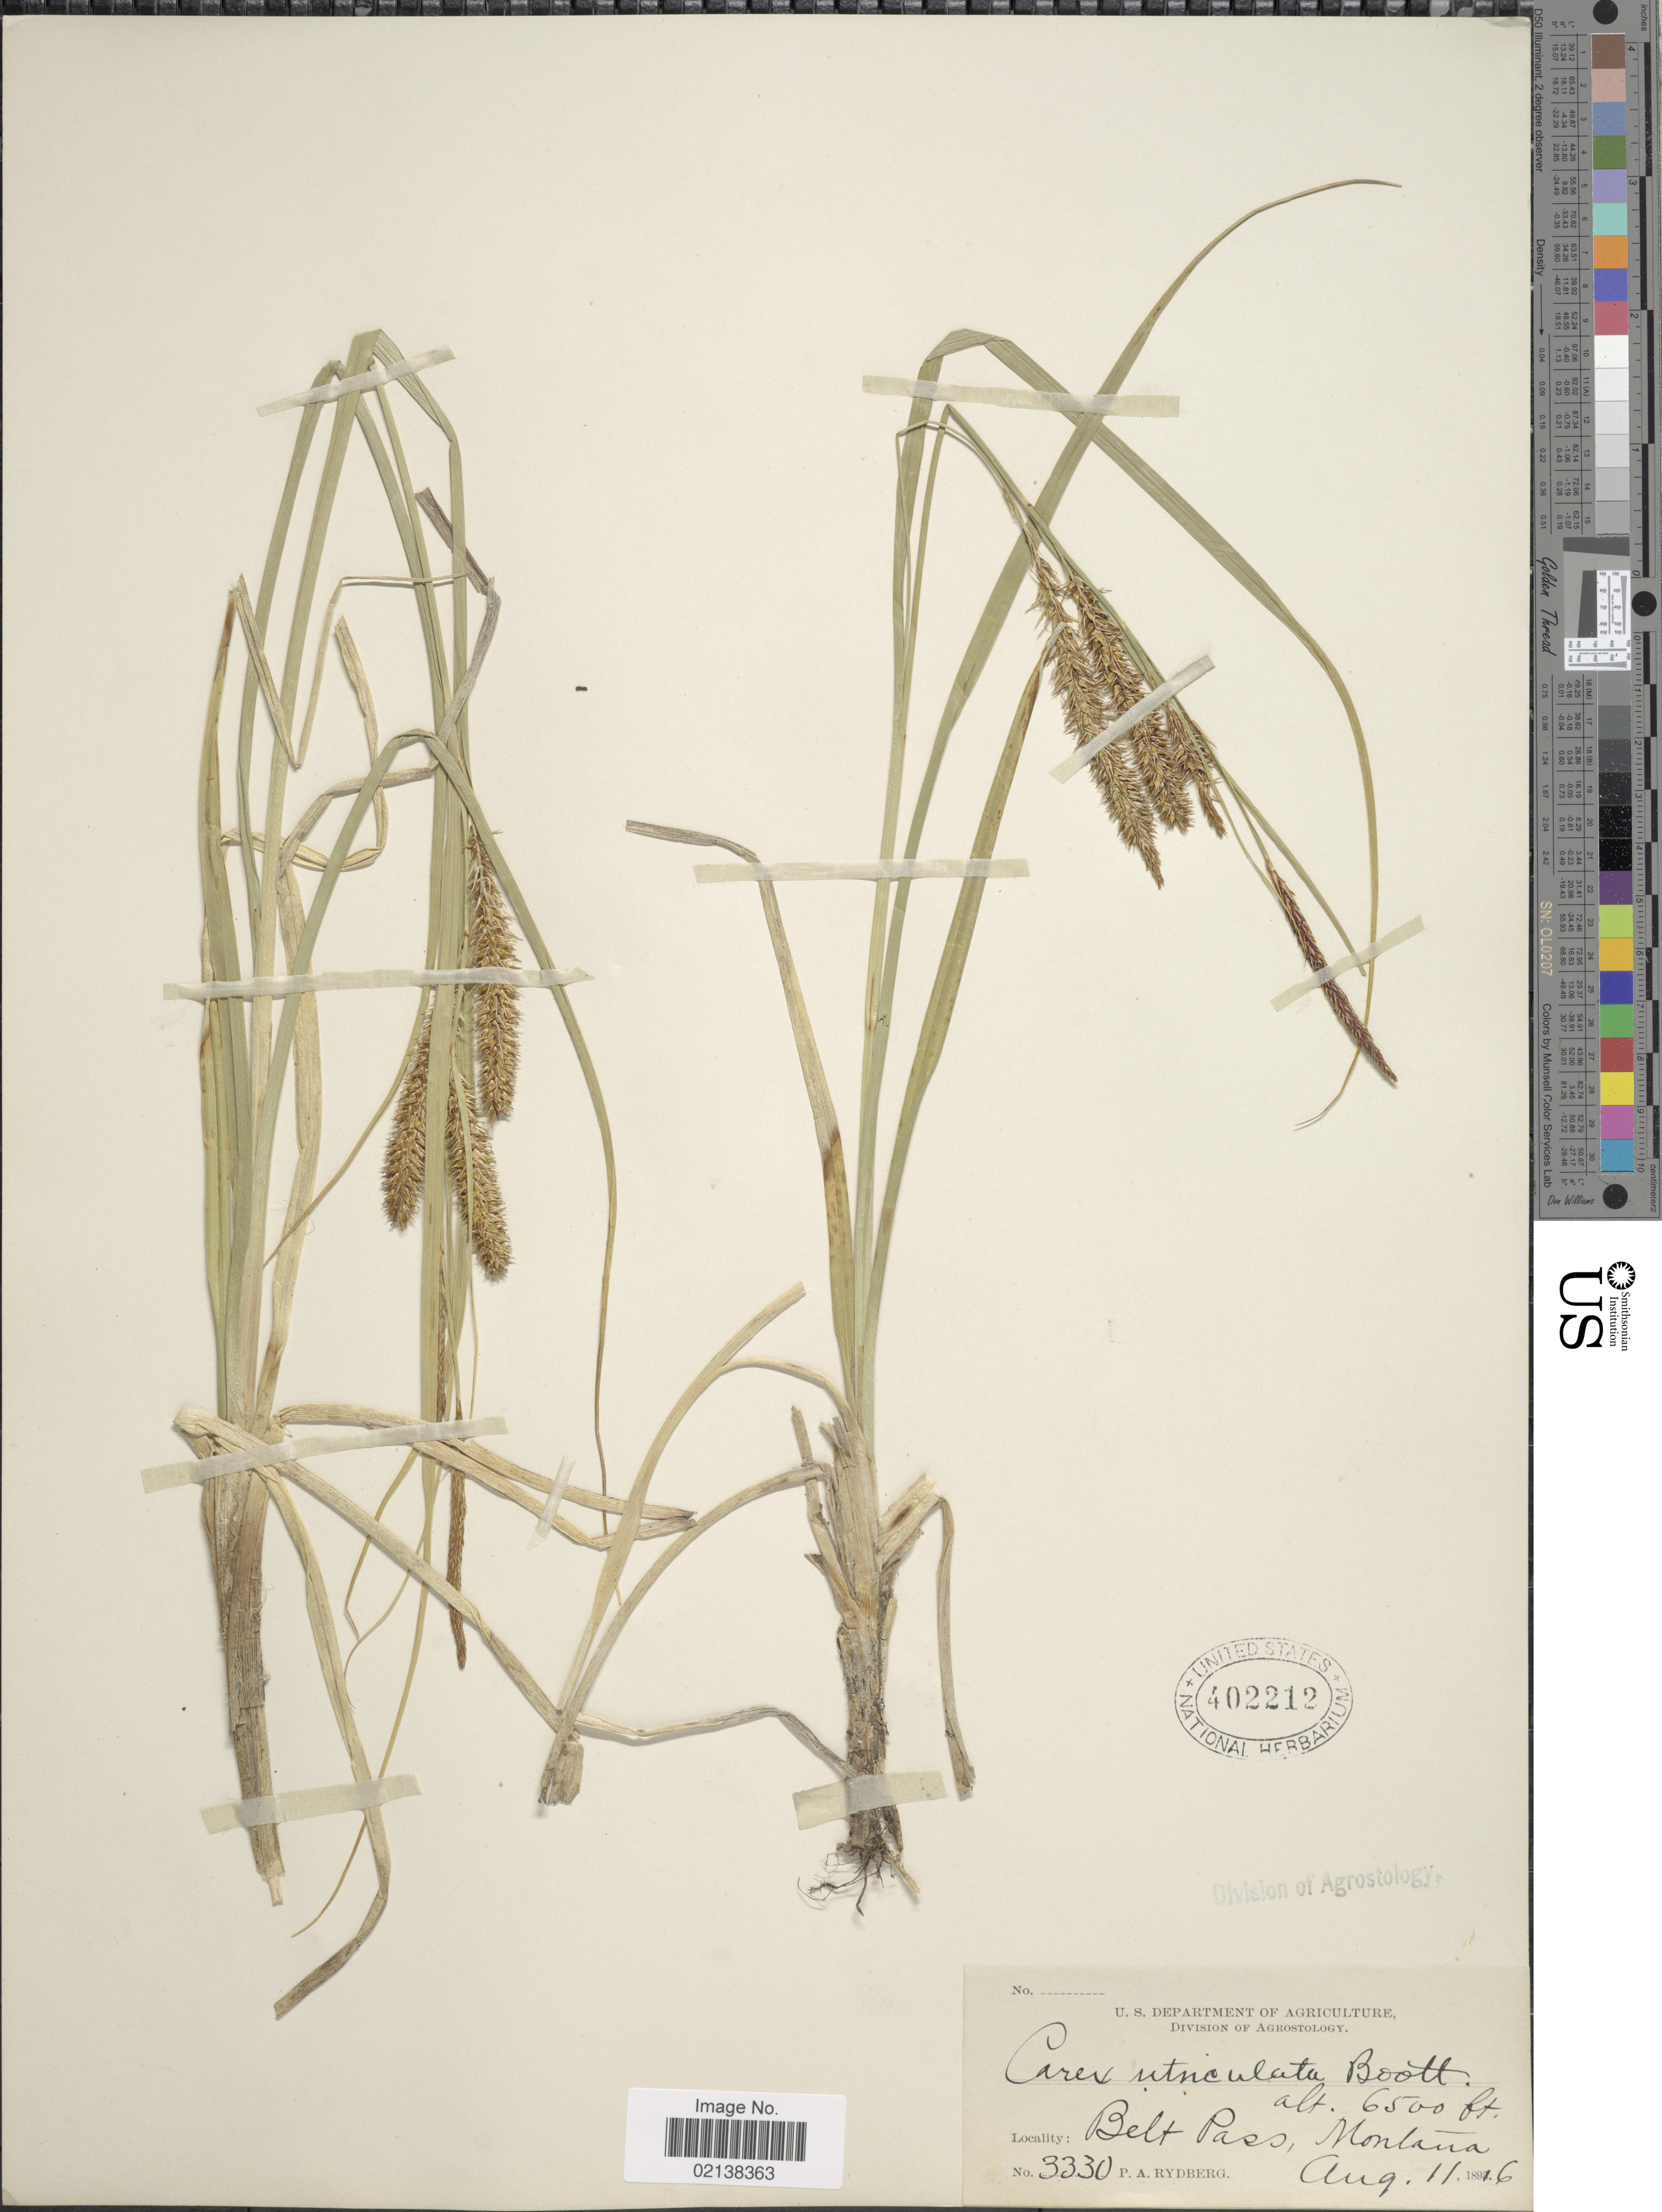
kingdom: Plantae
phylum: Tracheophyta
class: Liliopsida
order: Poales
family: Cyperaceae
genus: Carex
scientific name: Carex utriculata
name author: Boott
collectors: P. A. Rydberg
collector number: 3330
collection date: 1816-08-11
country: United States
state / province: Montana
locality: Belt Pass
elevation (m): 1981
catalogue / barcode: US 402212